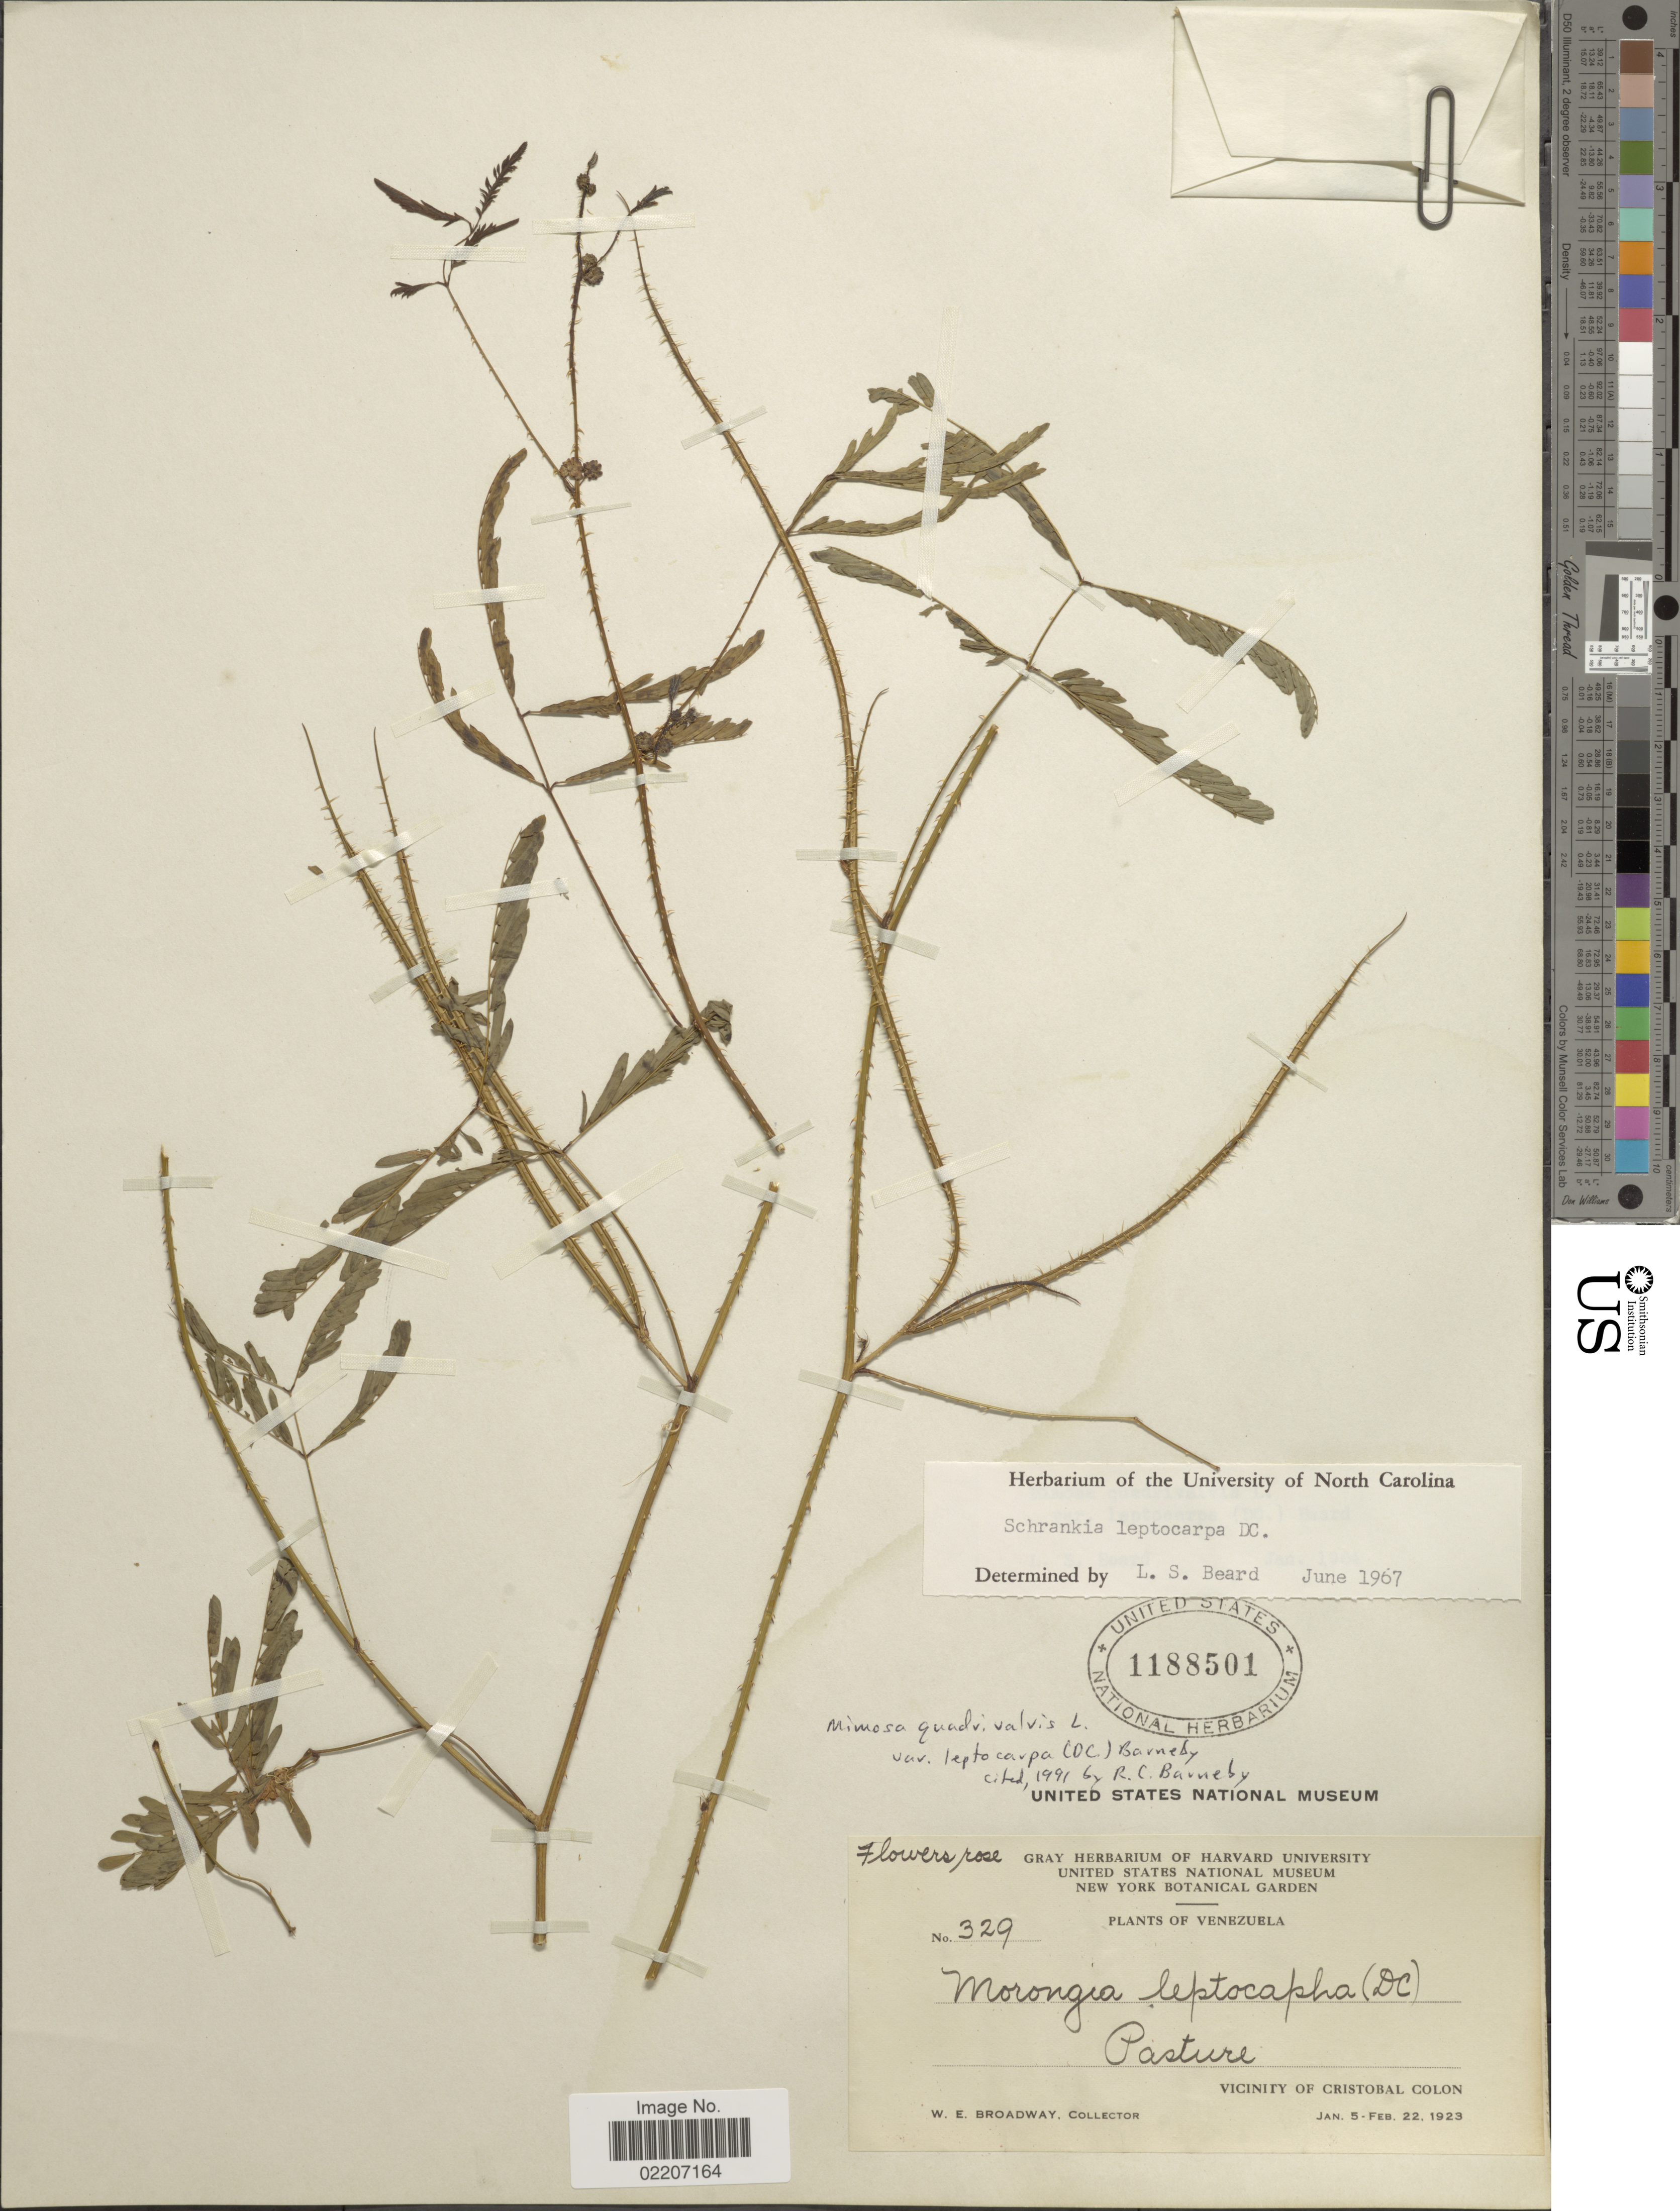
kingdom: Plantae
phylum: Tracheophyta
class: Magnoliopsida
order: Fabales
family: Fabaceae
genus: Mimosa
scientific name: Mimosa candollei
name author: R. Grether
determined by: Strong, Mark T., (BOT), Smithsonian Institution - National Museum of Natural History (UNITED STATES)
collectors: W. E. Broadway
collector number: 39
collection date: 1923-01-05/1923-02-22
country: Venezuela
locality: Vicinity of Cristobal Colon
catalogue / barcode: US 1188501